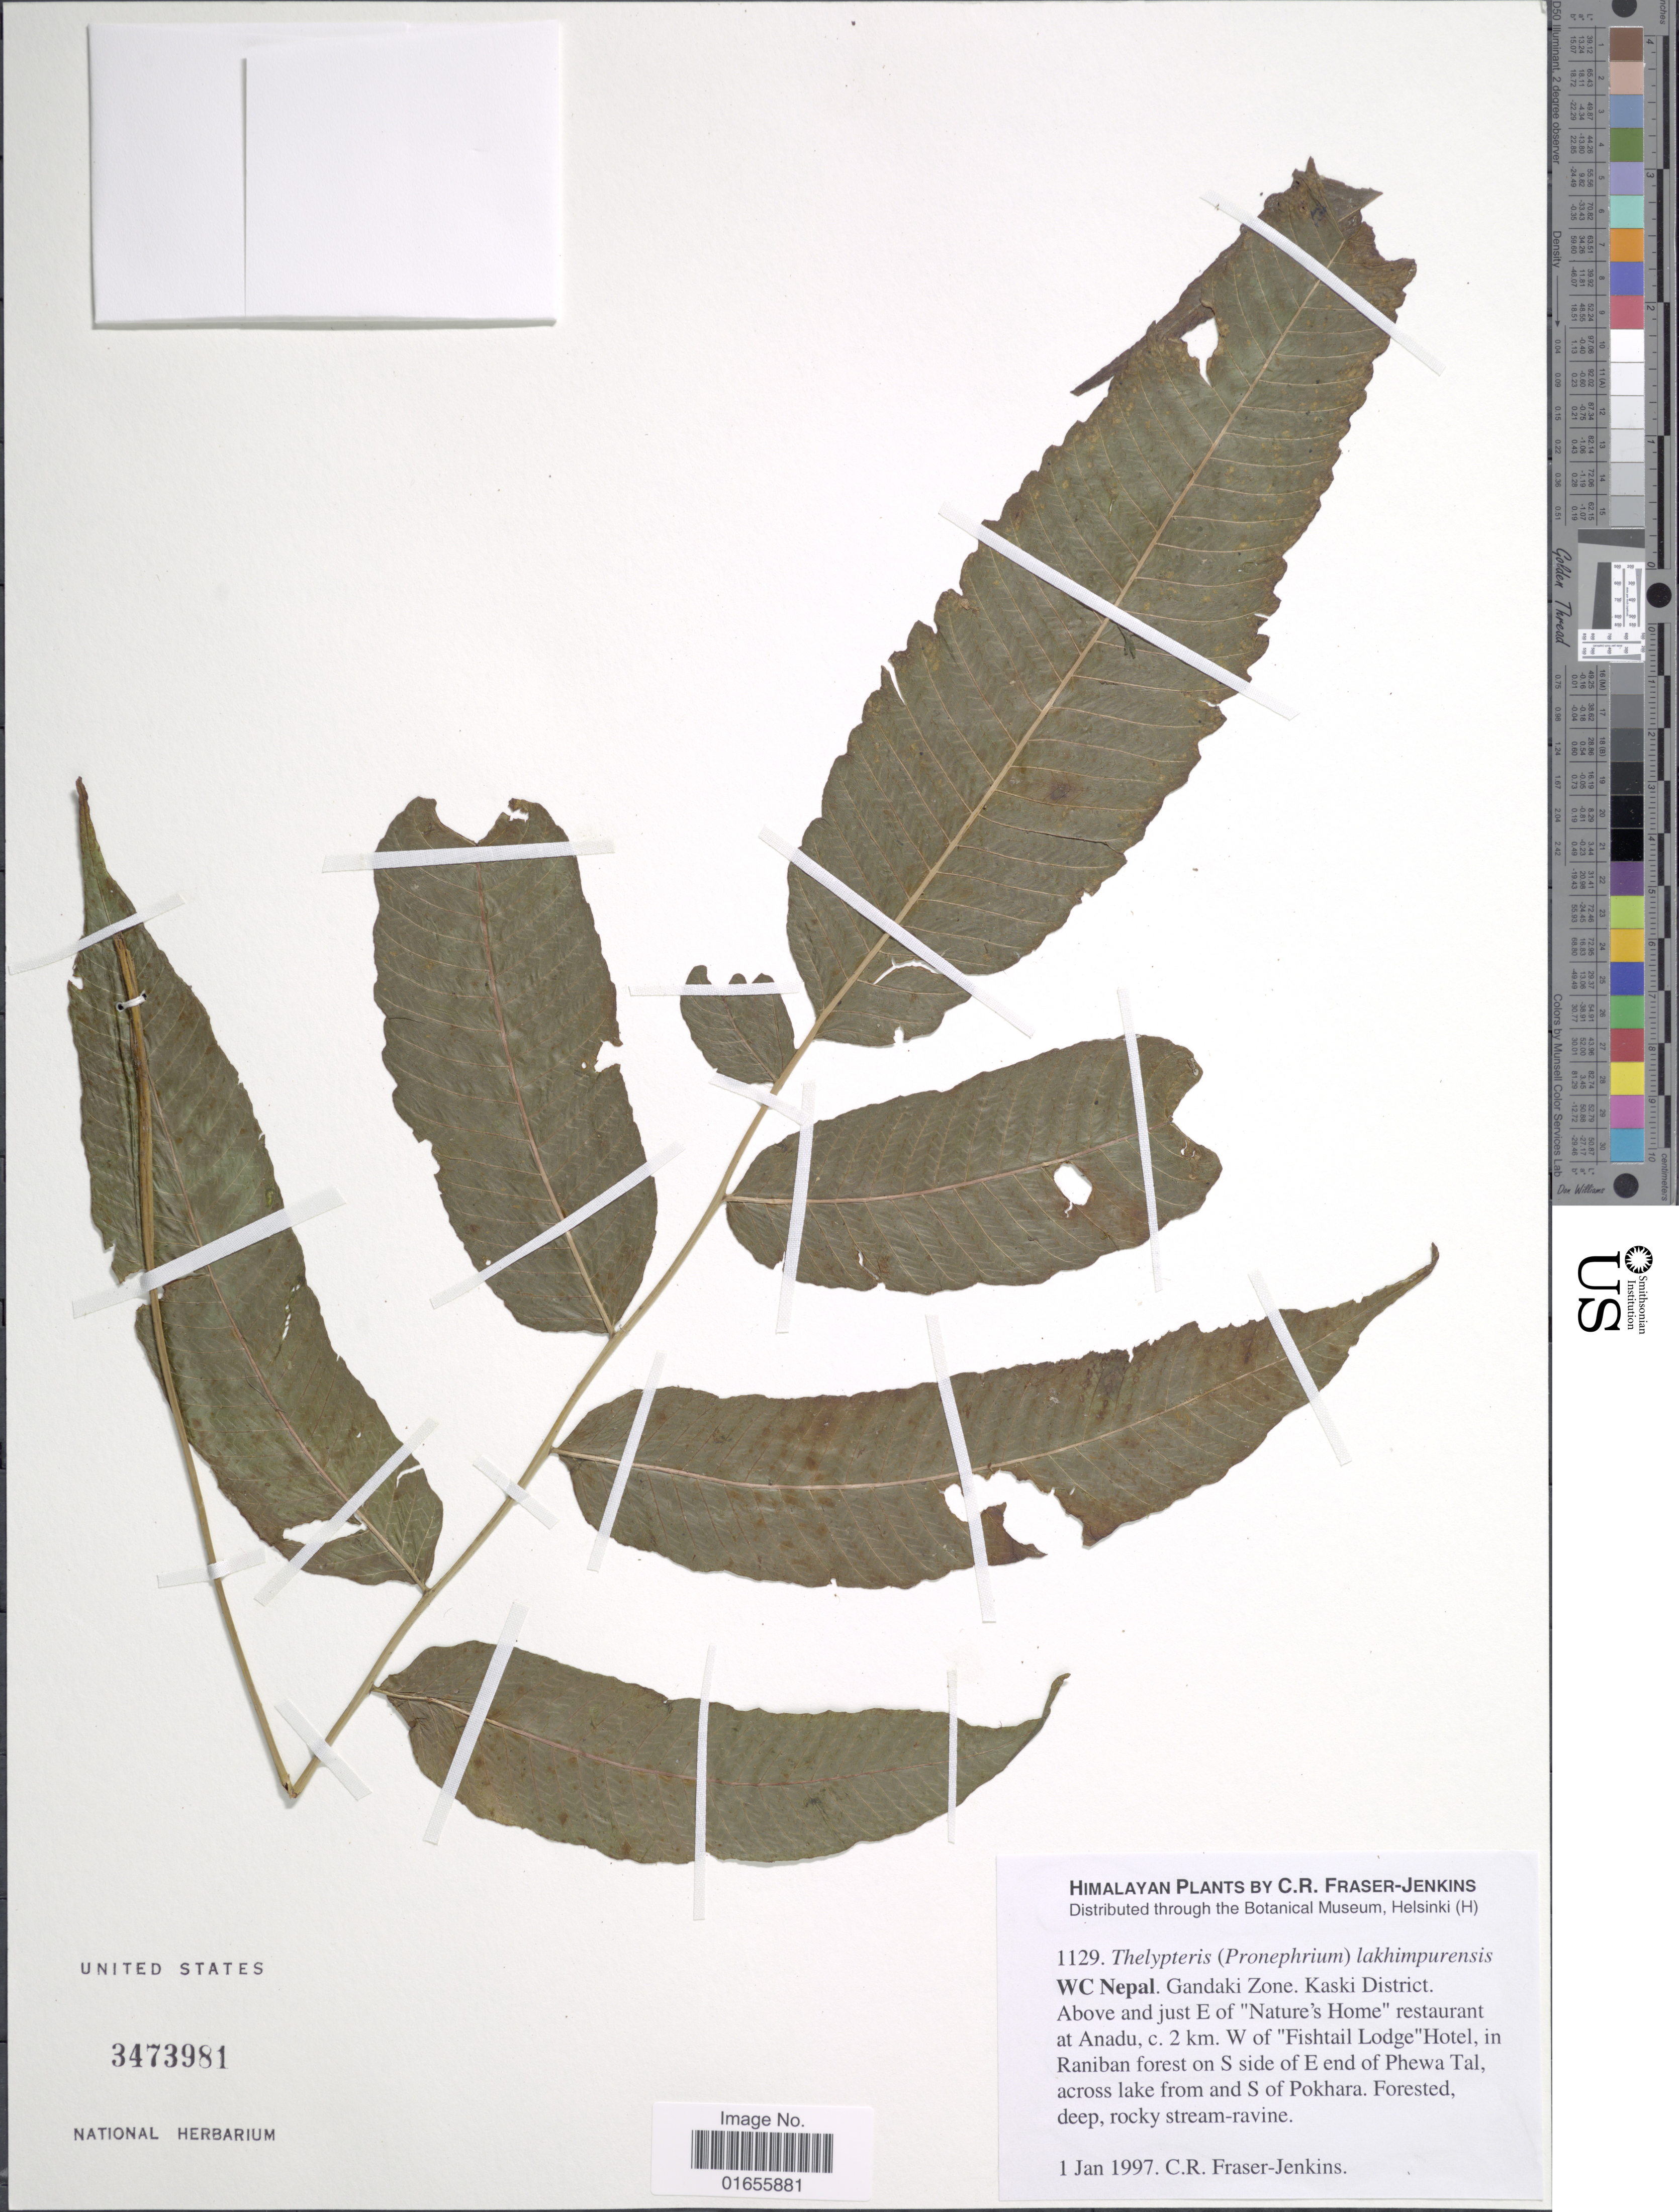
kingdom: Plantae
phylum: Tracheophyta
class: Polypodiopsida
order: Polypodiales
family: Thelypteridaceae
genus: Pronephrium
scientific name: Pronephrium lakhimpurense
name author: (Rosenst.) Holttum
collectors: C. R. Fraser-Jenkins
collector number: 1129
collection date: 1997-01-01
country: Nepal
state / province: Gandaki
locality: WC Nepal. Kaski District. Above and just E of "Nature's Home" restaurant at Anadu, c. 2 km. W of "Fishtail Lodge" Hotel, in Raniban forest on S side of E end of Phewa Tal, across lake from and S of Pokhara. Forested, deep, rocky stream- ravine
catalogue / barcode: US 3473981